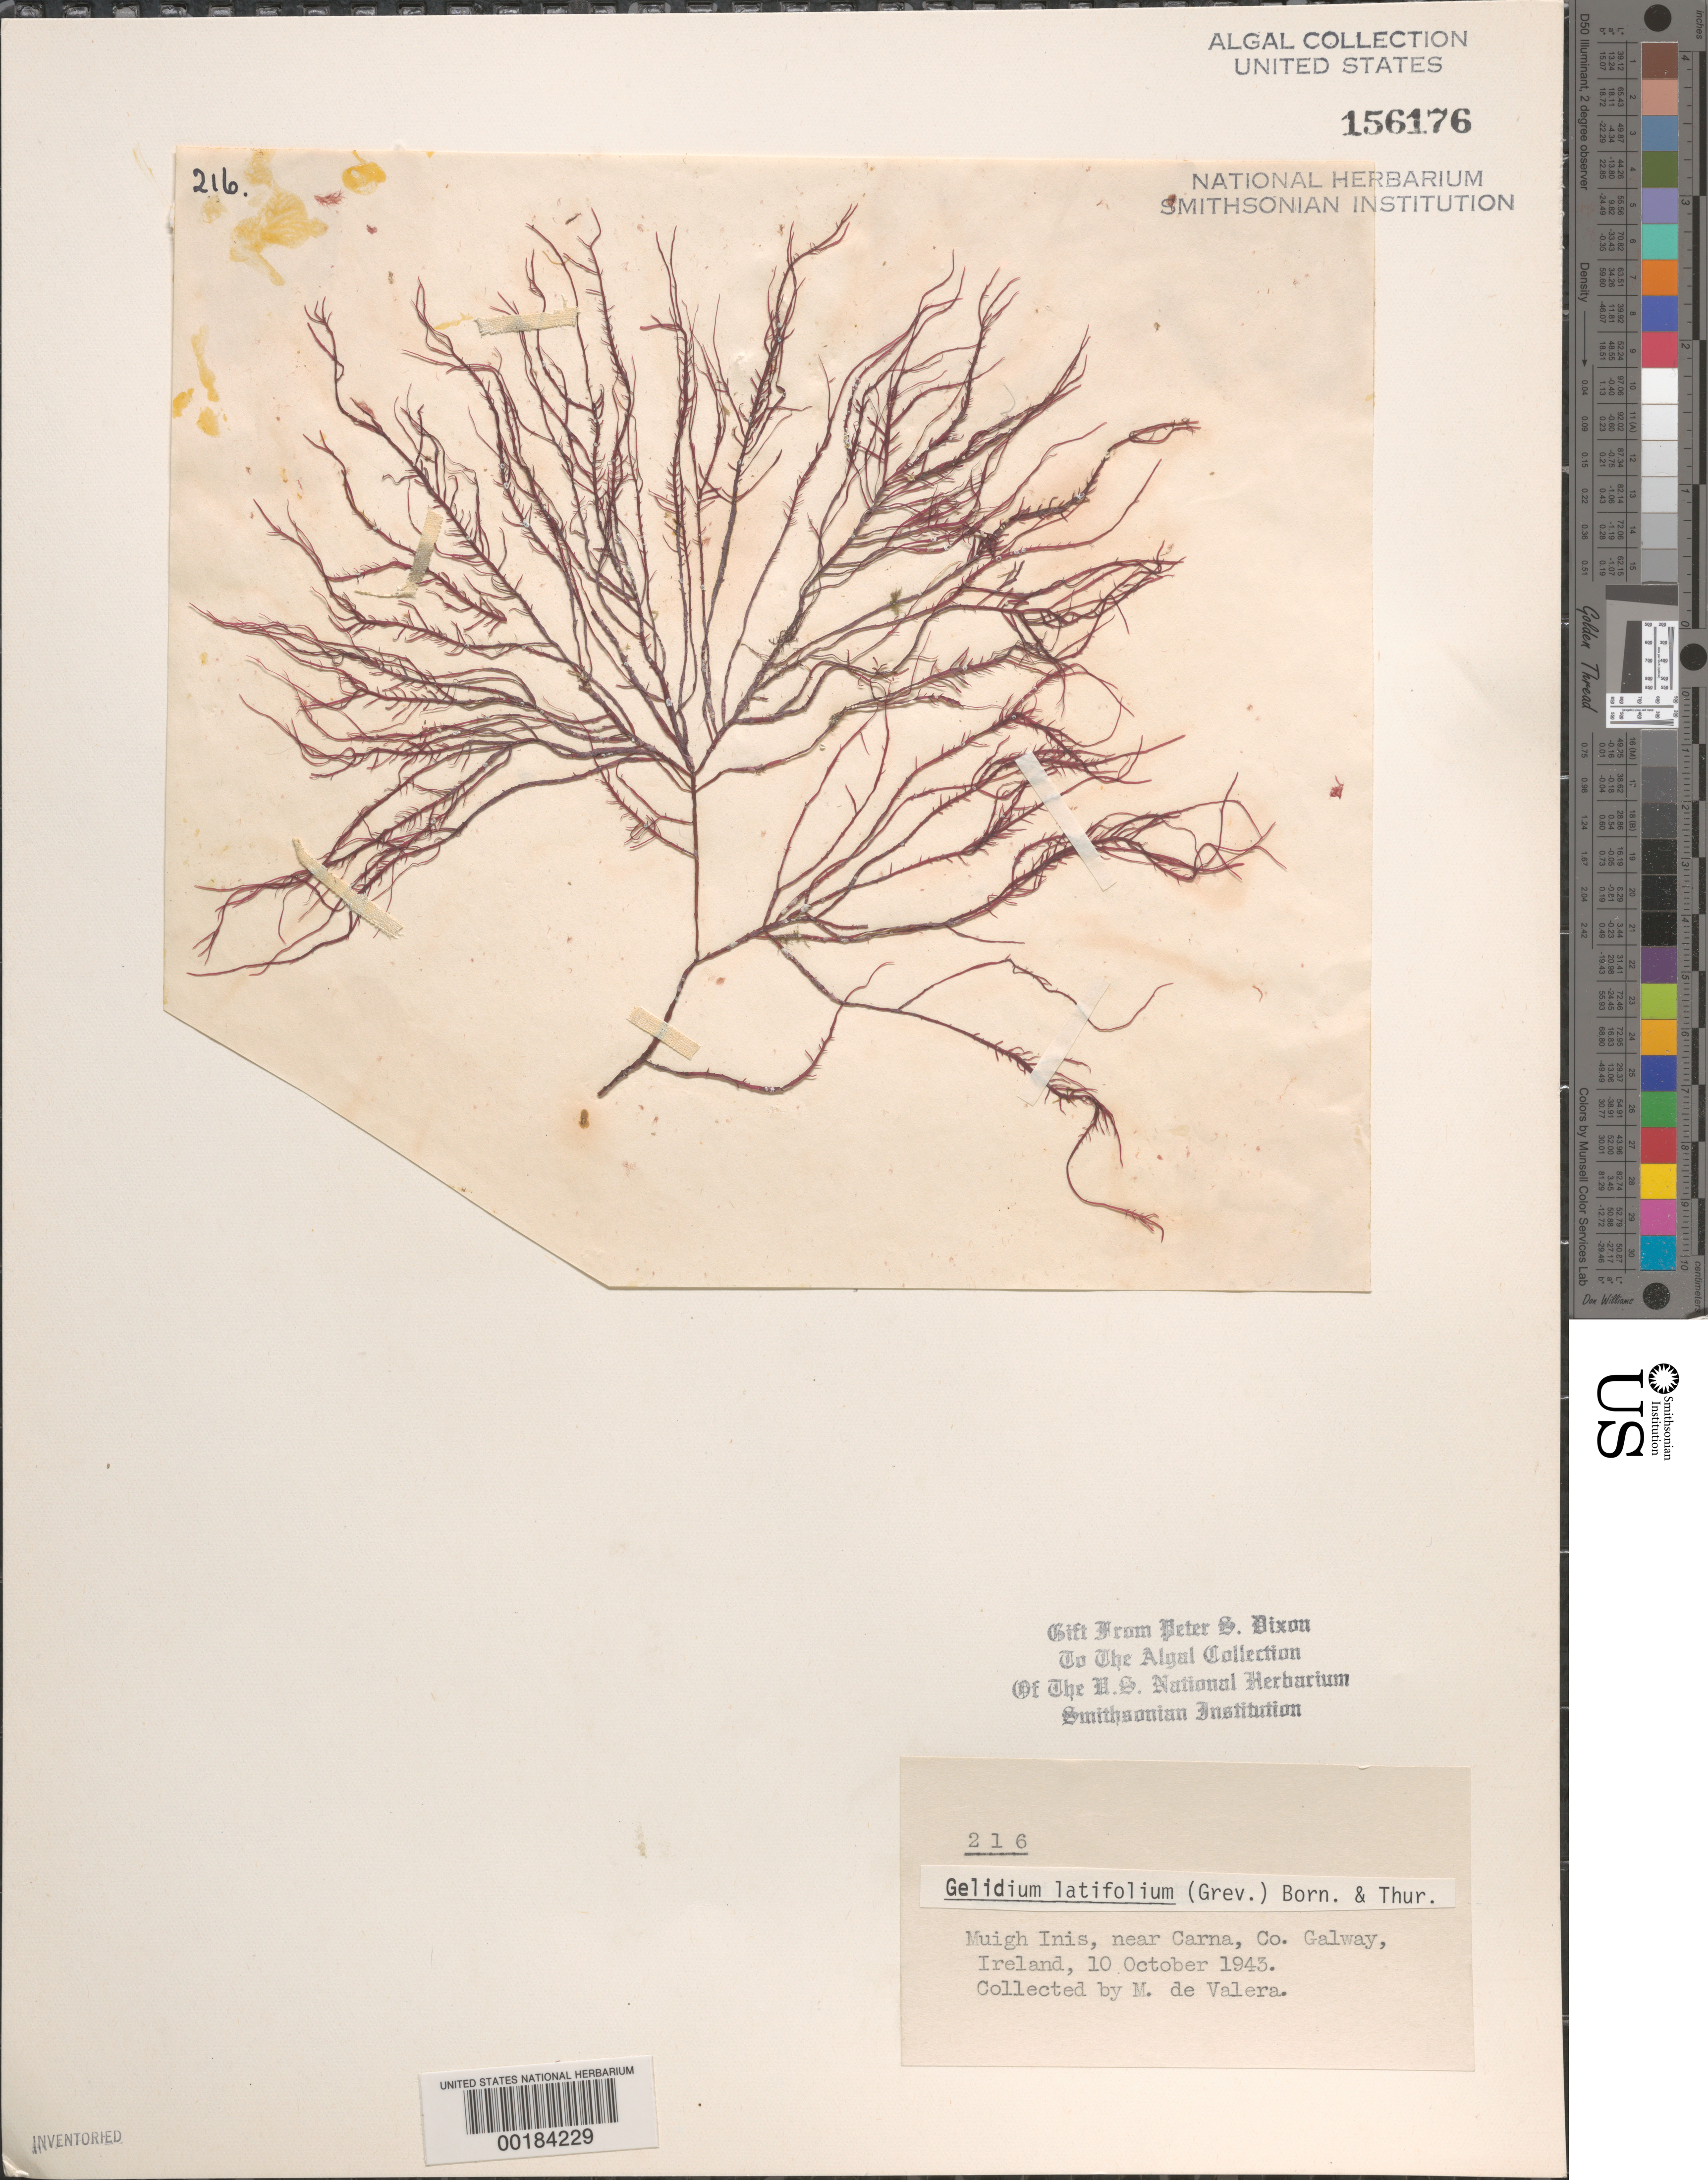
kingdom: Plantae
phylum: Rhodophyta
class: Florideophyceae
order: Gelidiales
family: Gelidiaceae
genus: Gelidium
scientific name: Gelidium spinosum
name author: (S.G. Gmel.) P.C. Silva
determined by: Algae name updating Project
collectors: M. De Valera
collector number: PSD 216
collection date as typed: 10 Oct 1943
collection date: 1943-10-10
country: Ireland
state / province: Connaught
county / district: Galway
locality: Muigh Inis, near Carna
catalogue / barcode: US 156176